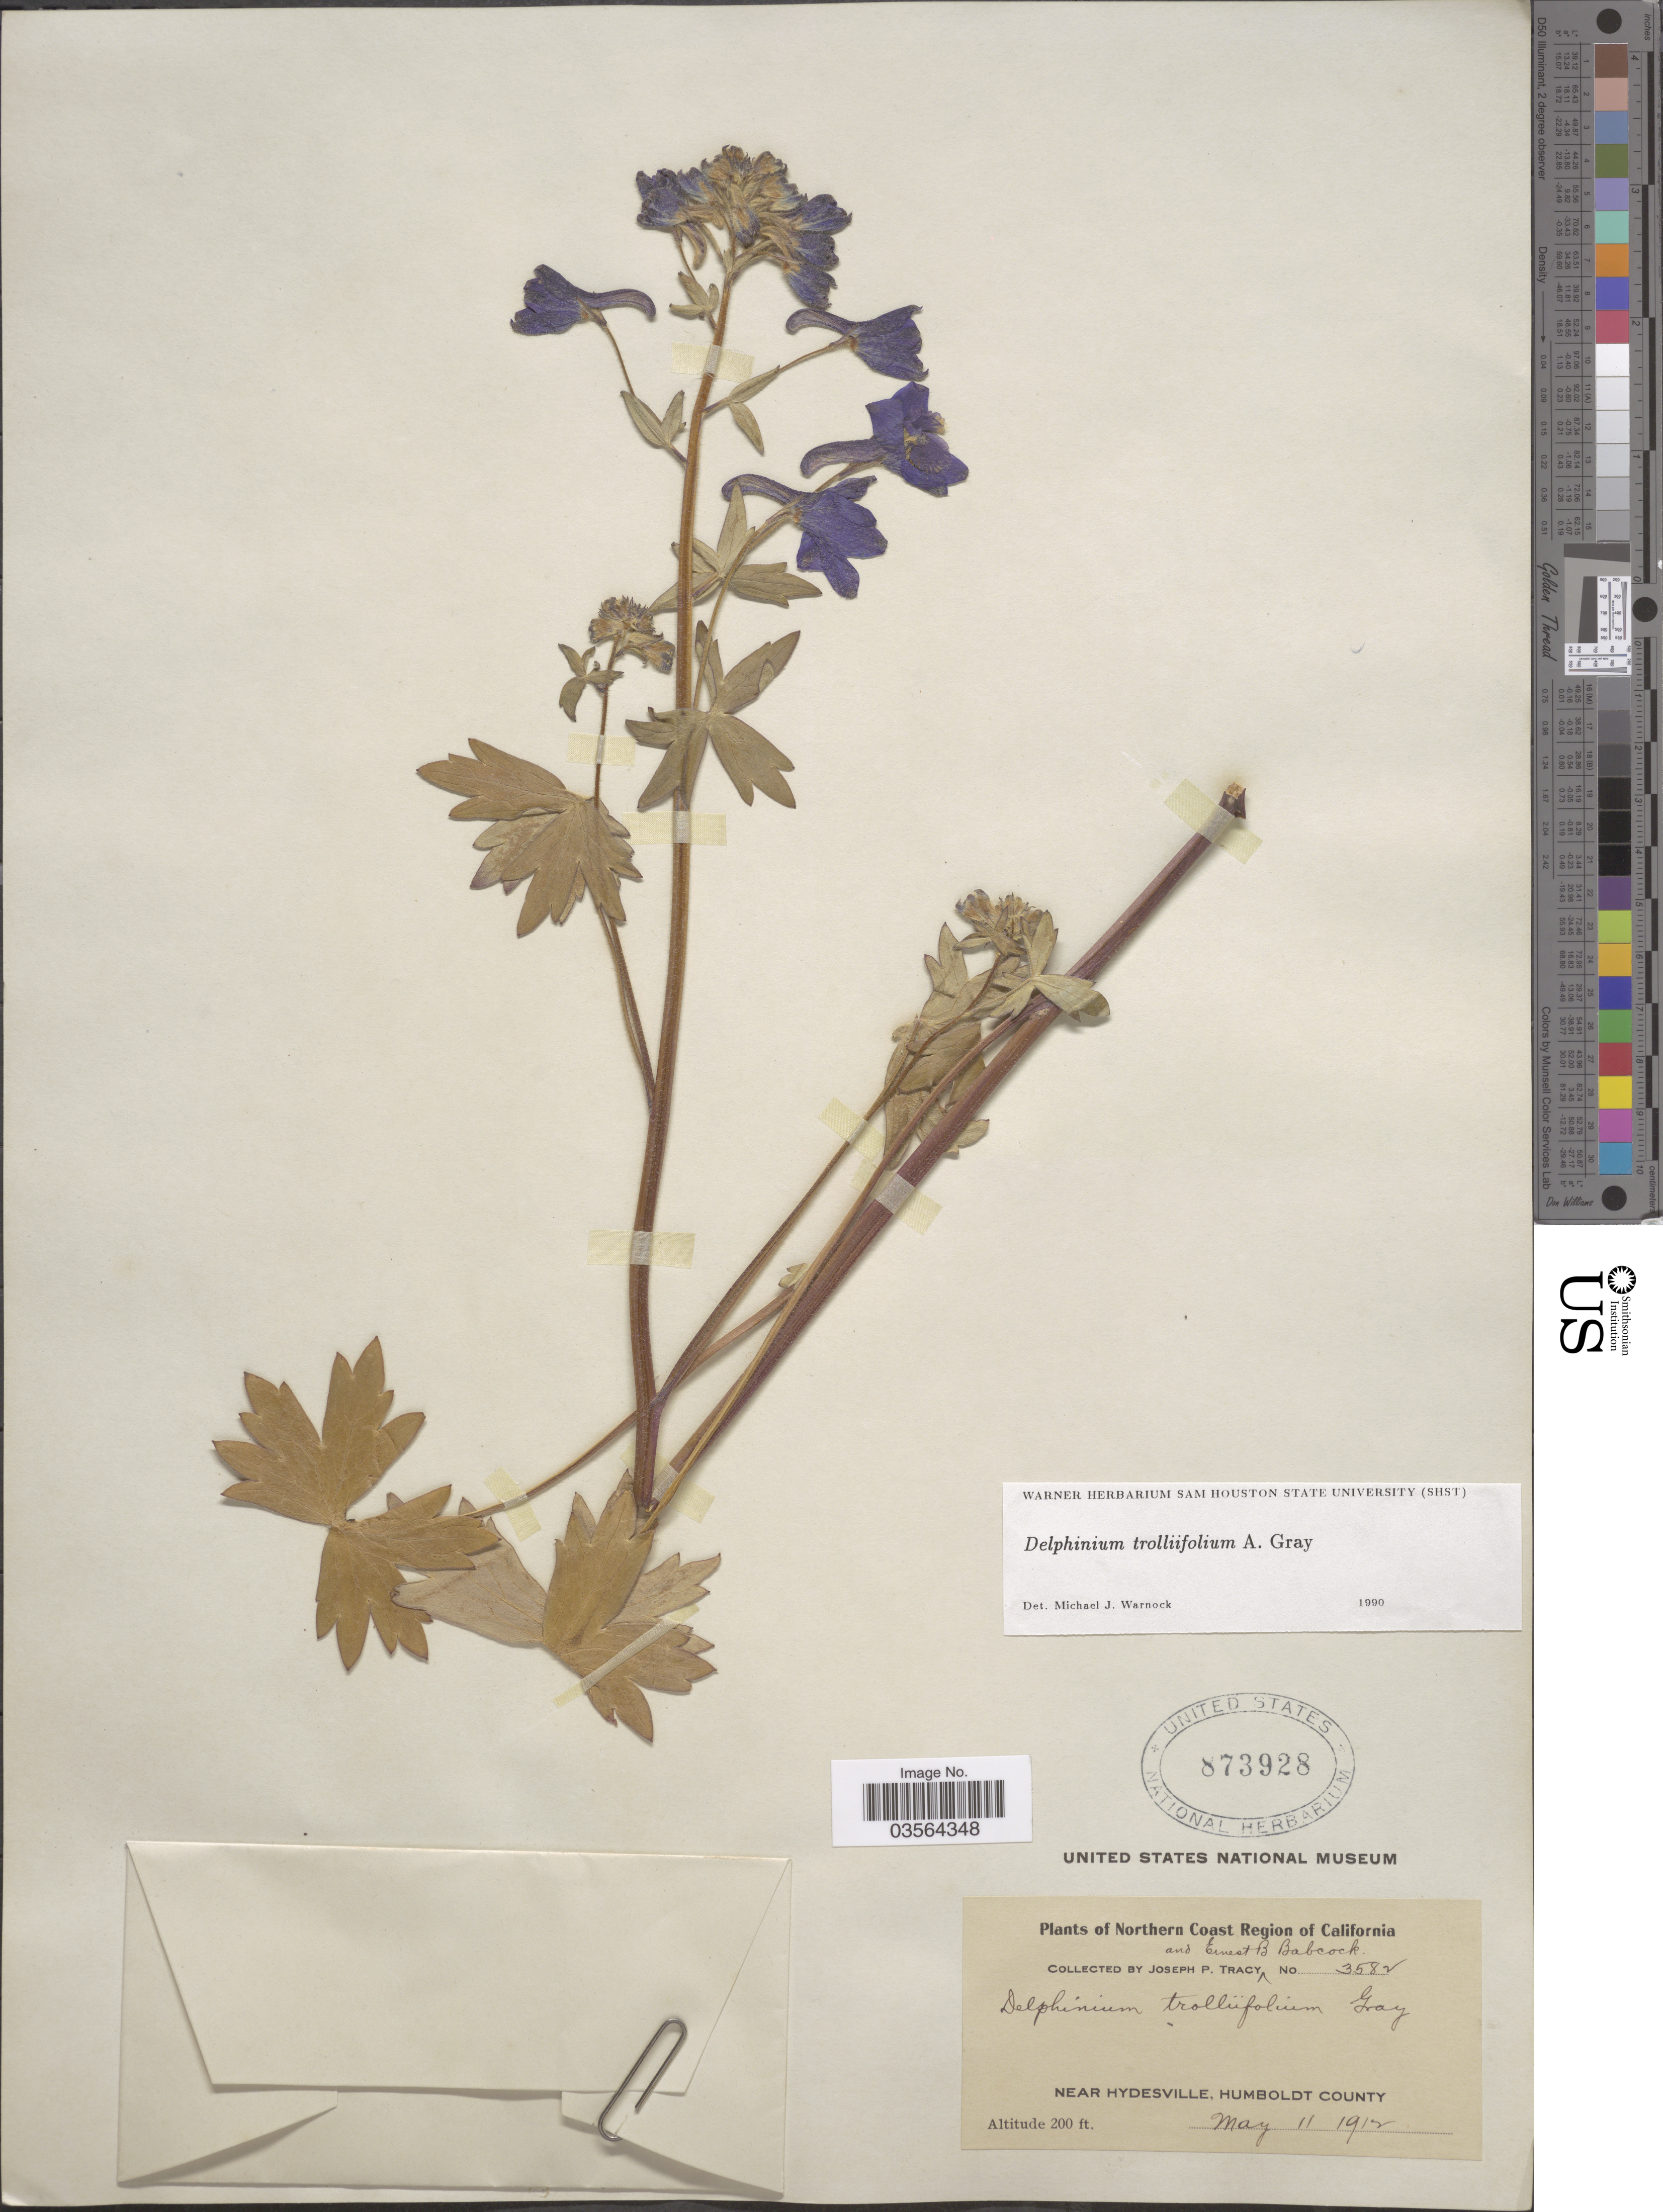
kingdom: Plantae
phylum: Tracheophyta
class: Magnoliopsida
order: Ranunculales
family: Ranunculaceae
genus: Delphinium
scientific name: Delphinium trolliifolium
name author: A. Gray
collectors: J. Tracy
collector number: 3582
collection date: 1912-05-11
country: United States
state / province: California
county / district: Humboldt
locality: Northern Coast Region of California. Near Hydesville, Humboldt County.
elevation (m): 61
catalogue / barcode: US 873928